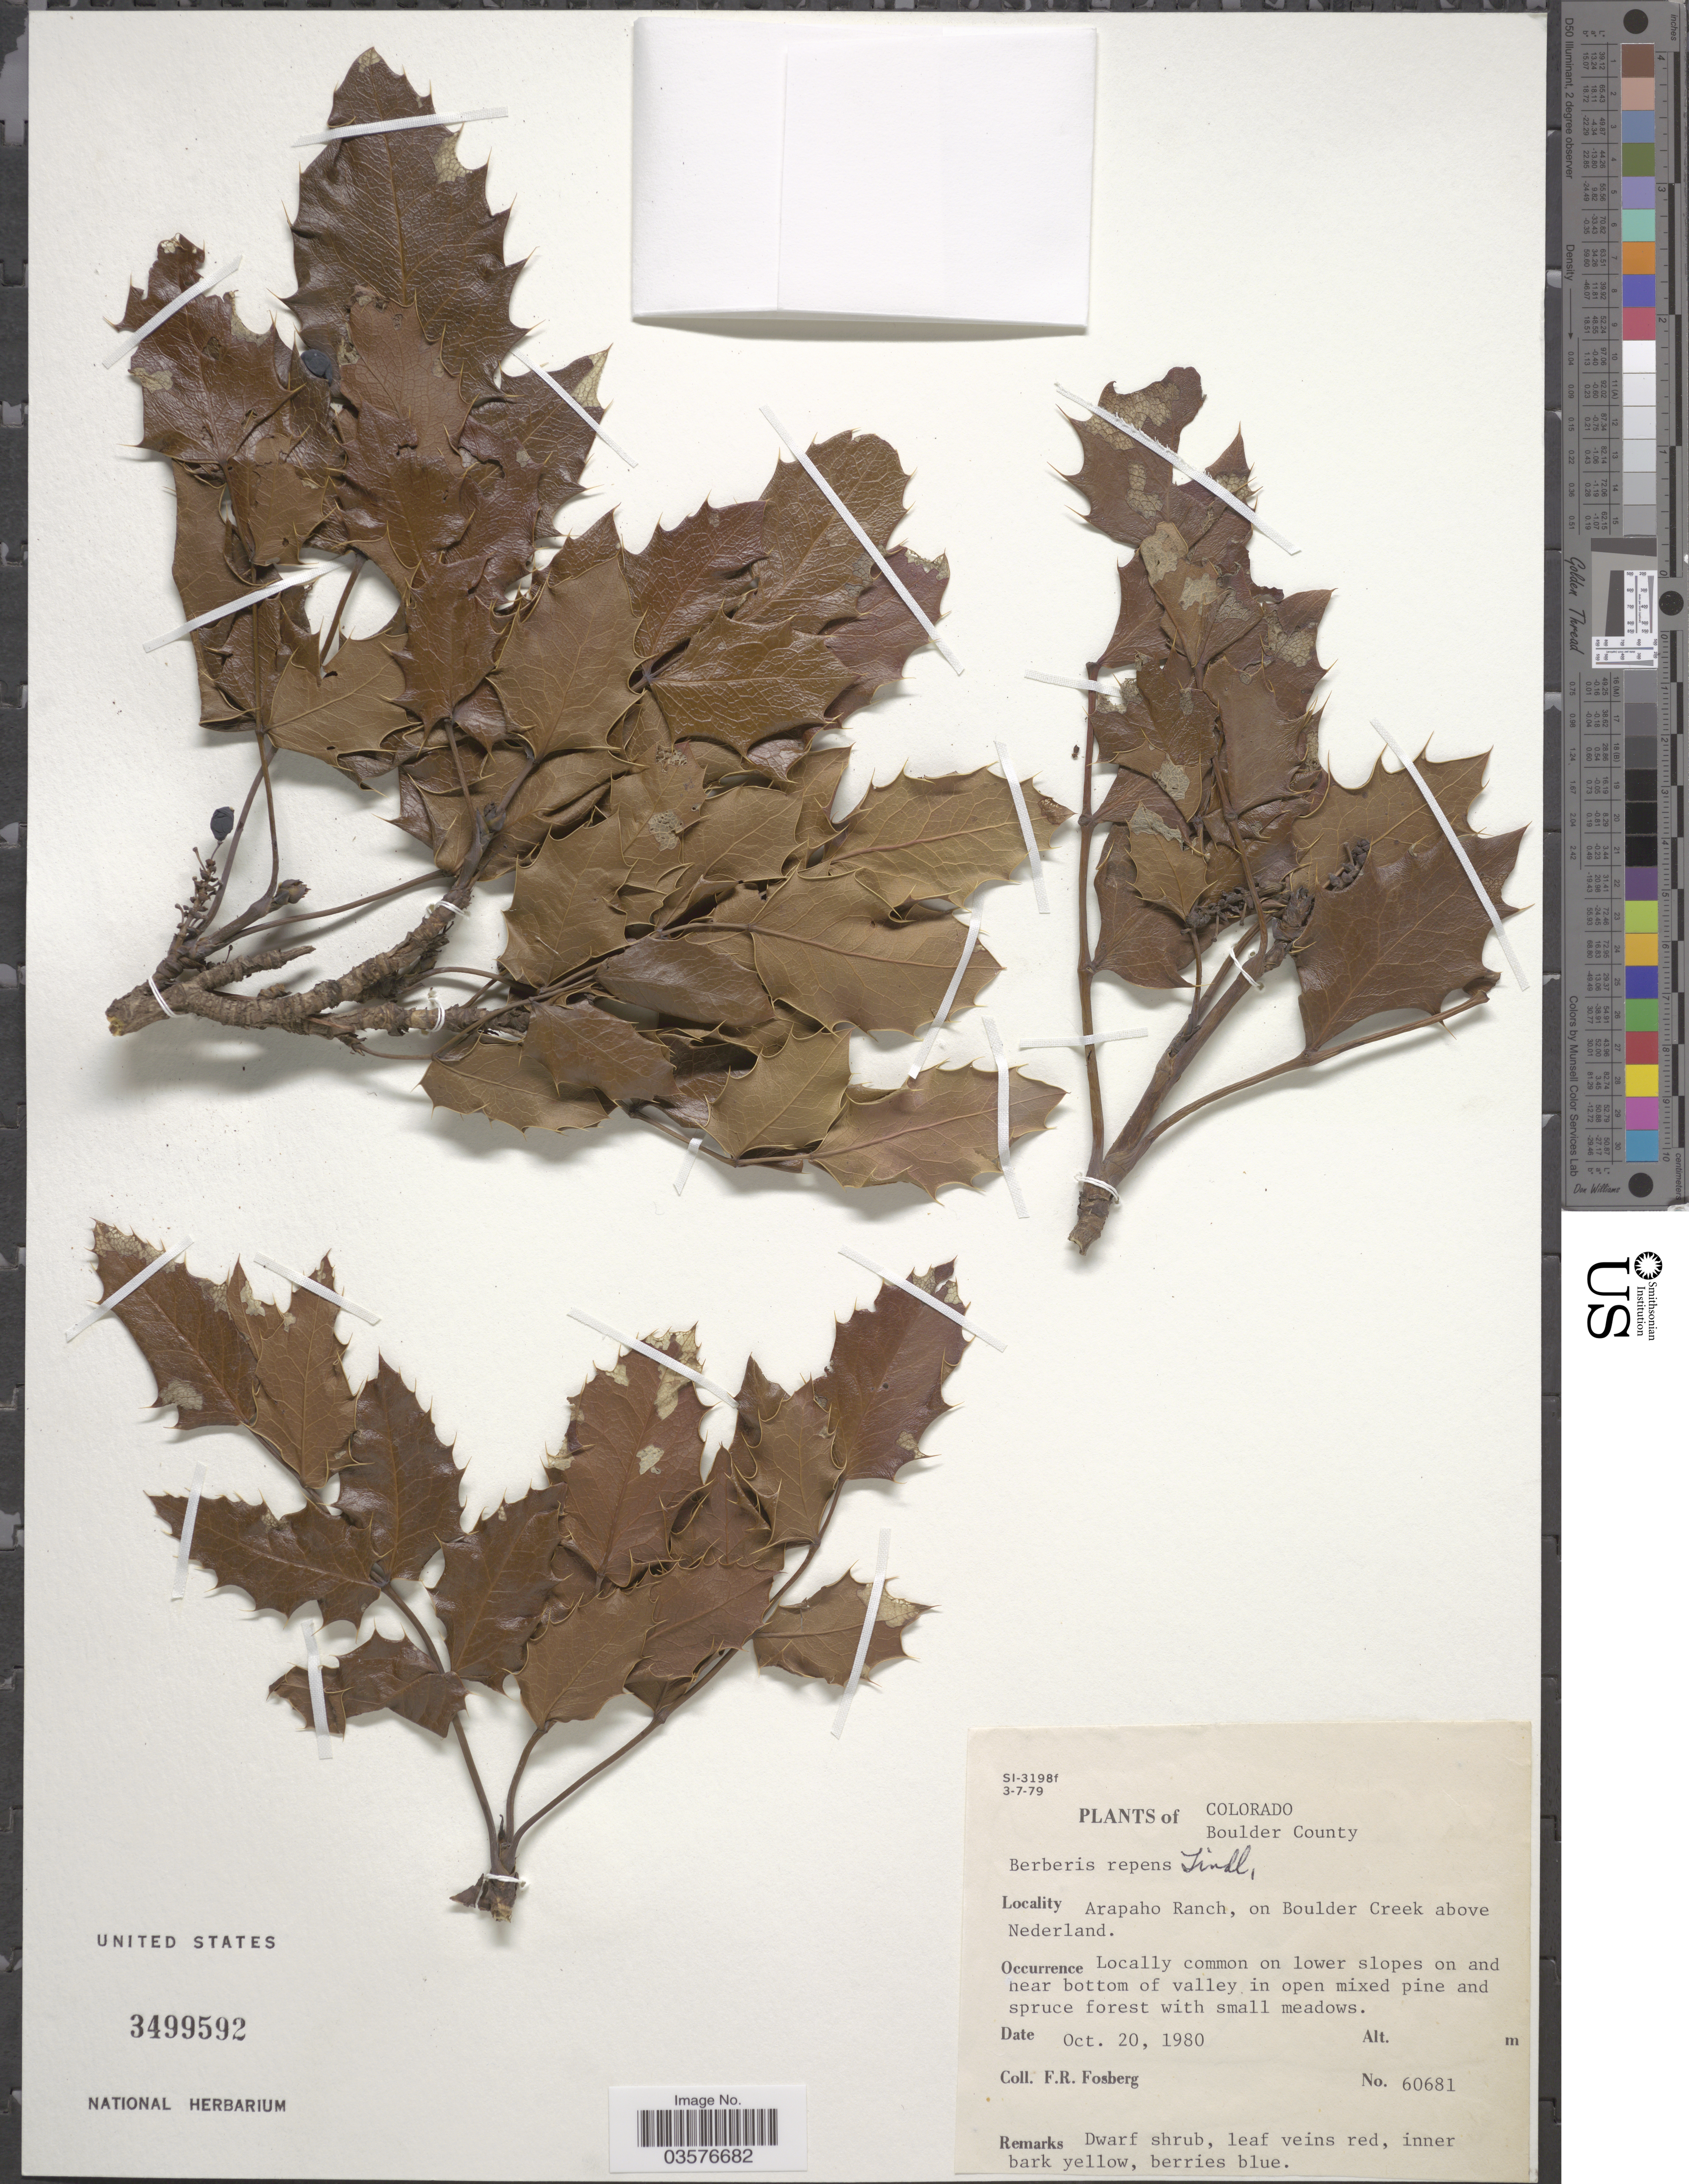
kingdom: Plantae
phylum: Tracheophyta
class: Magnoliopsida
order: Ranunculales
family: Berberidaceae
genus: Mahonia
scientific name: Mahonia repens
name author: (Lindl.) G. Don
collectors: F. R. Fosberg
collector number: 60681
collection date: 1980-10-20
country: United States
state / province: Colorado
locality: Boulder County. Arapaho Ranch, on Boulder Creek above Nederland.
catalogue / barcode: US 3499592